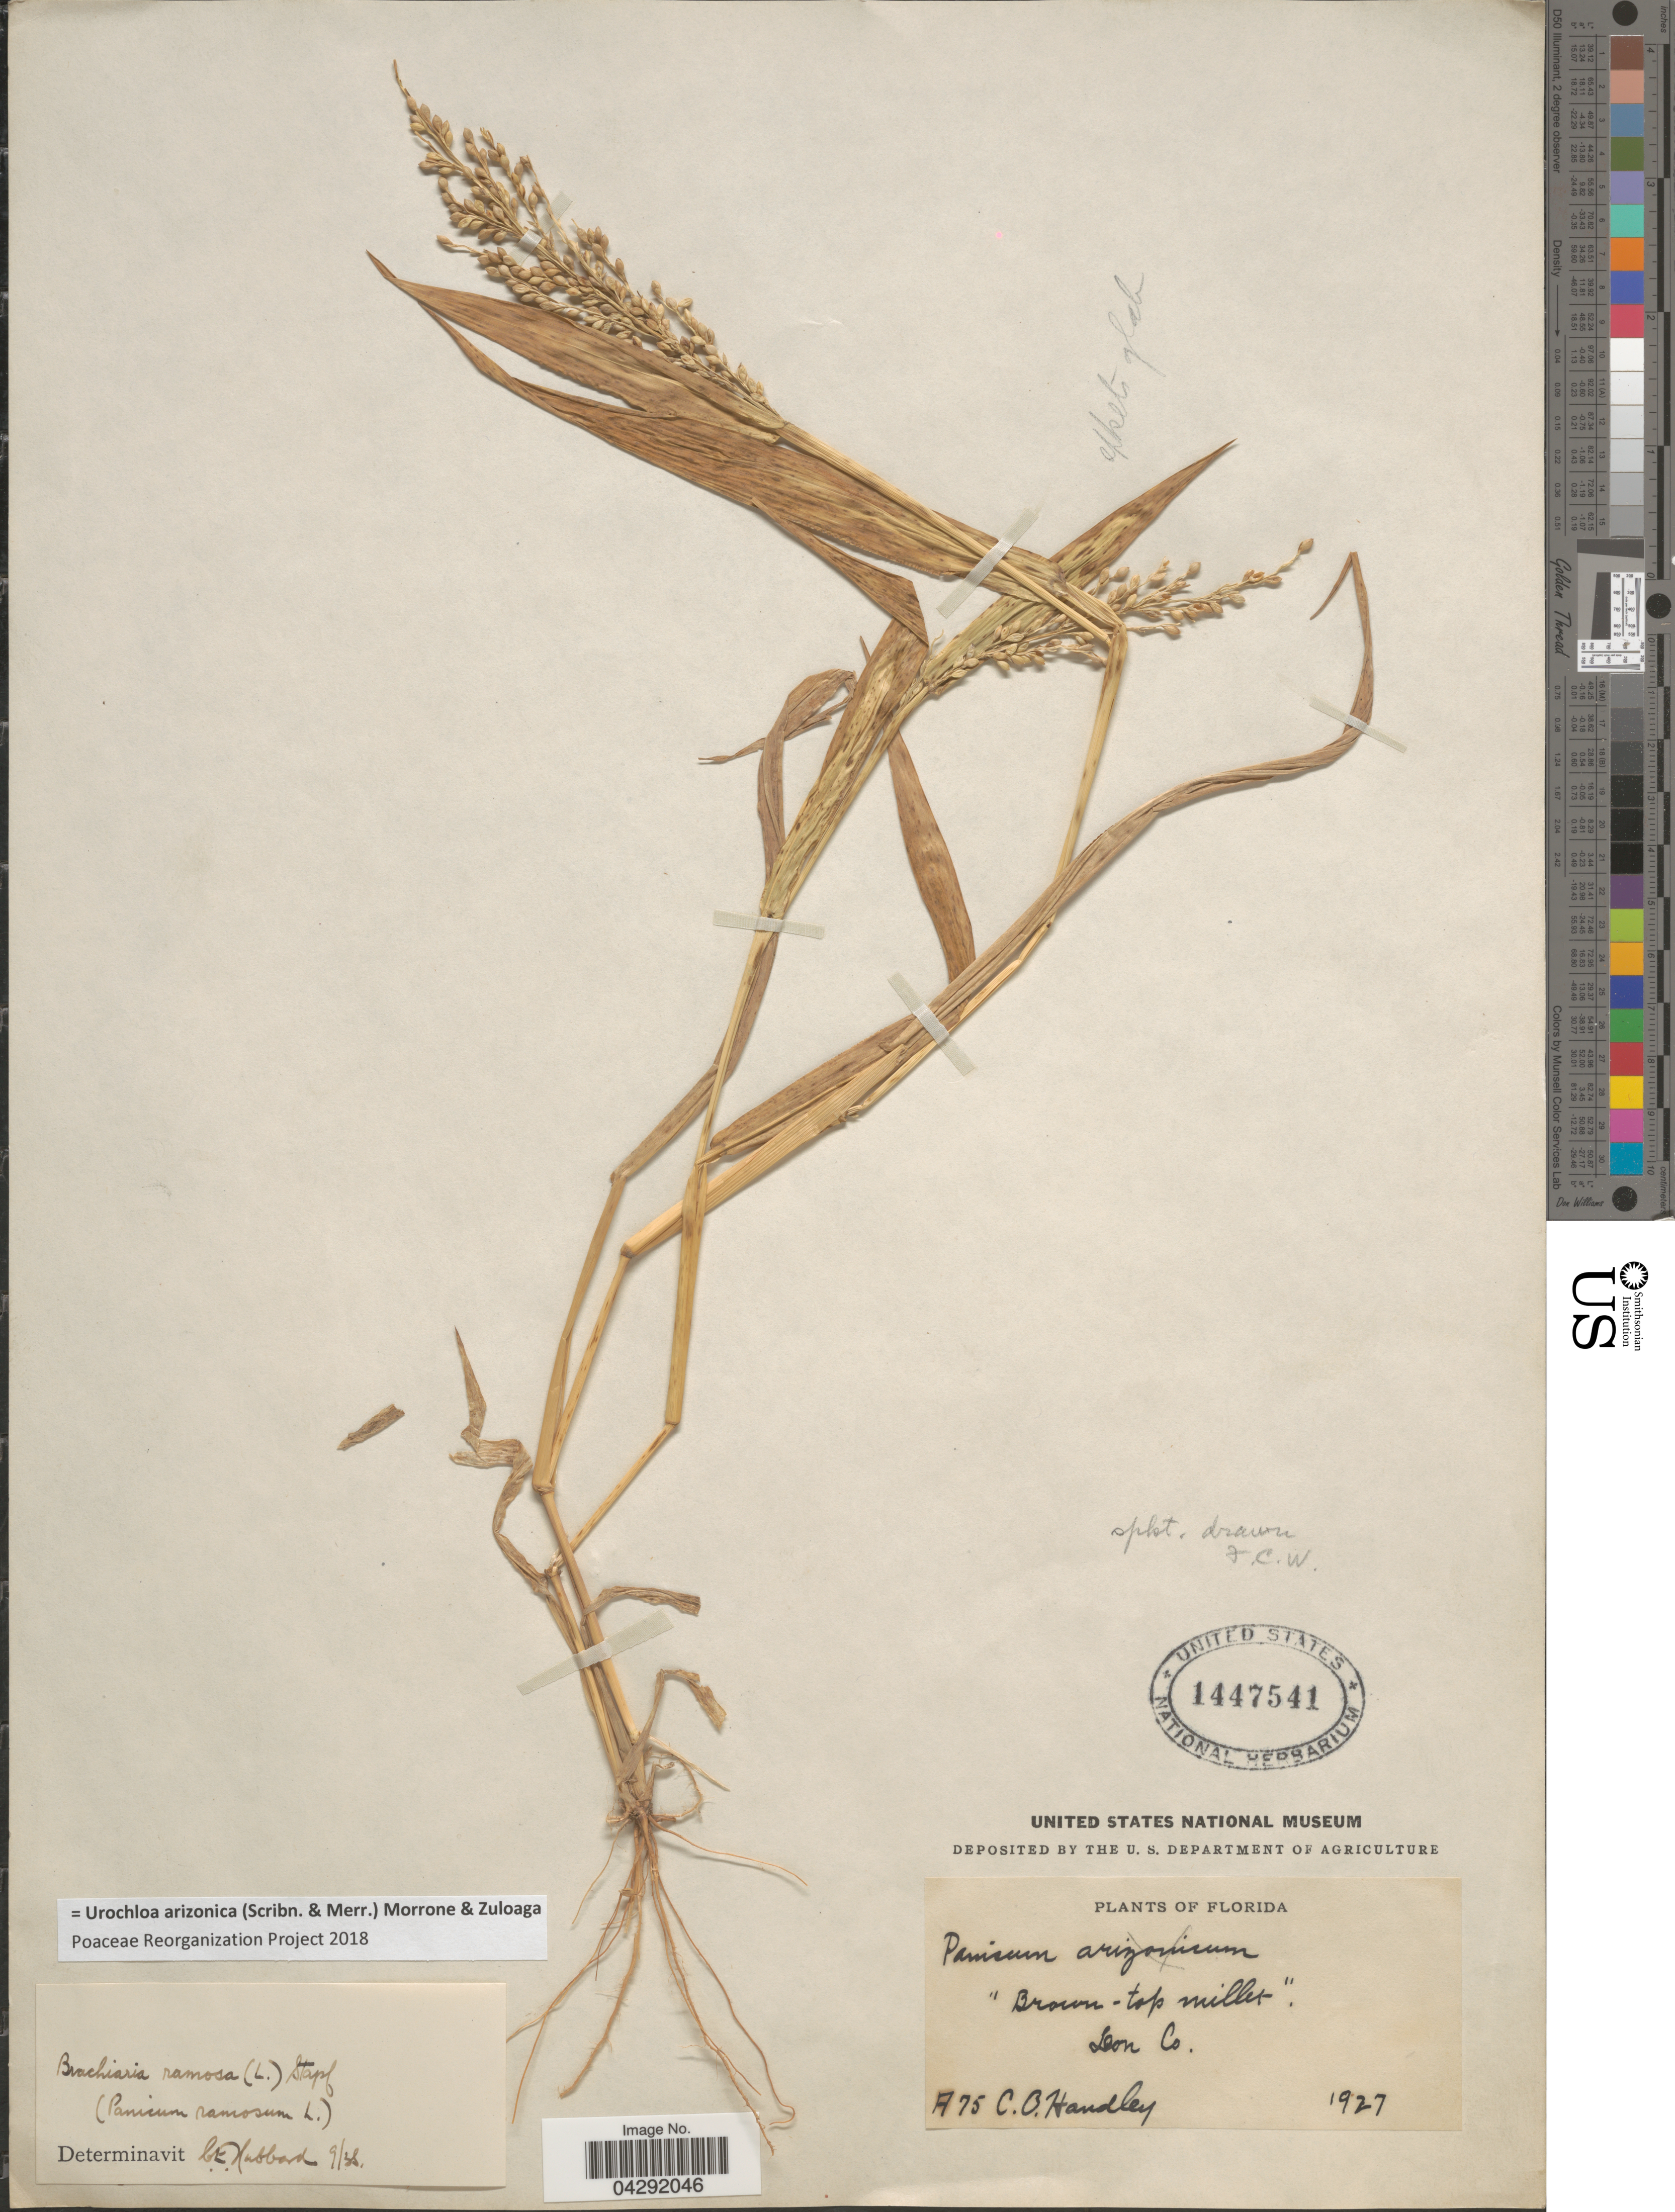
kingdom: Plantae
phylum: Tracheophyta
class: Liliopsida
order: Poales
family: Poaceae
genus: Urochloa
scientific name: Urochloa arizonica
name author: (Scribn. & Merr.) Morrone & Zuloaga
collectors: C. O. Handley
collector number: A75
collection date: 1927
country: United States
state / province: Florida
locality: Leon Co.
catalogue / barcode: US 1447541